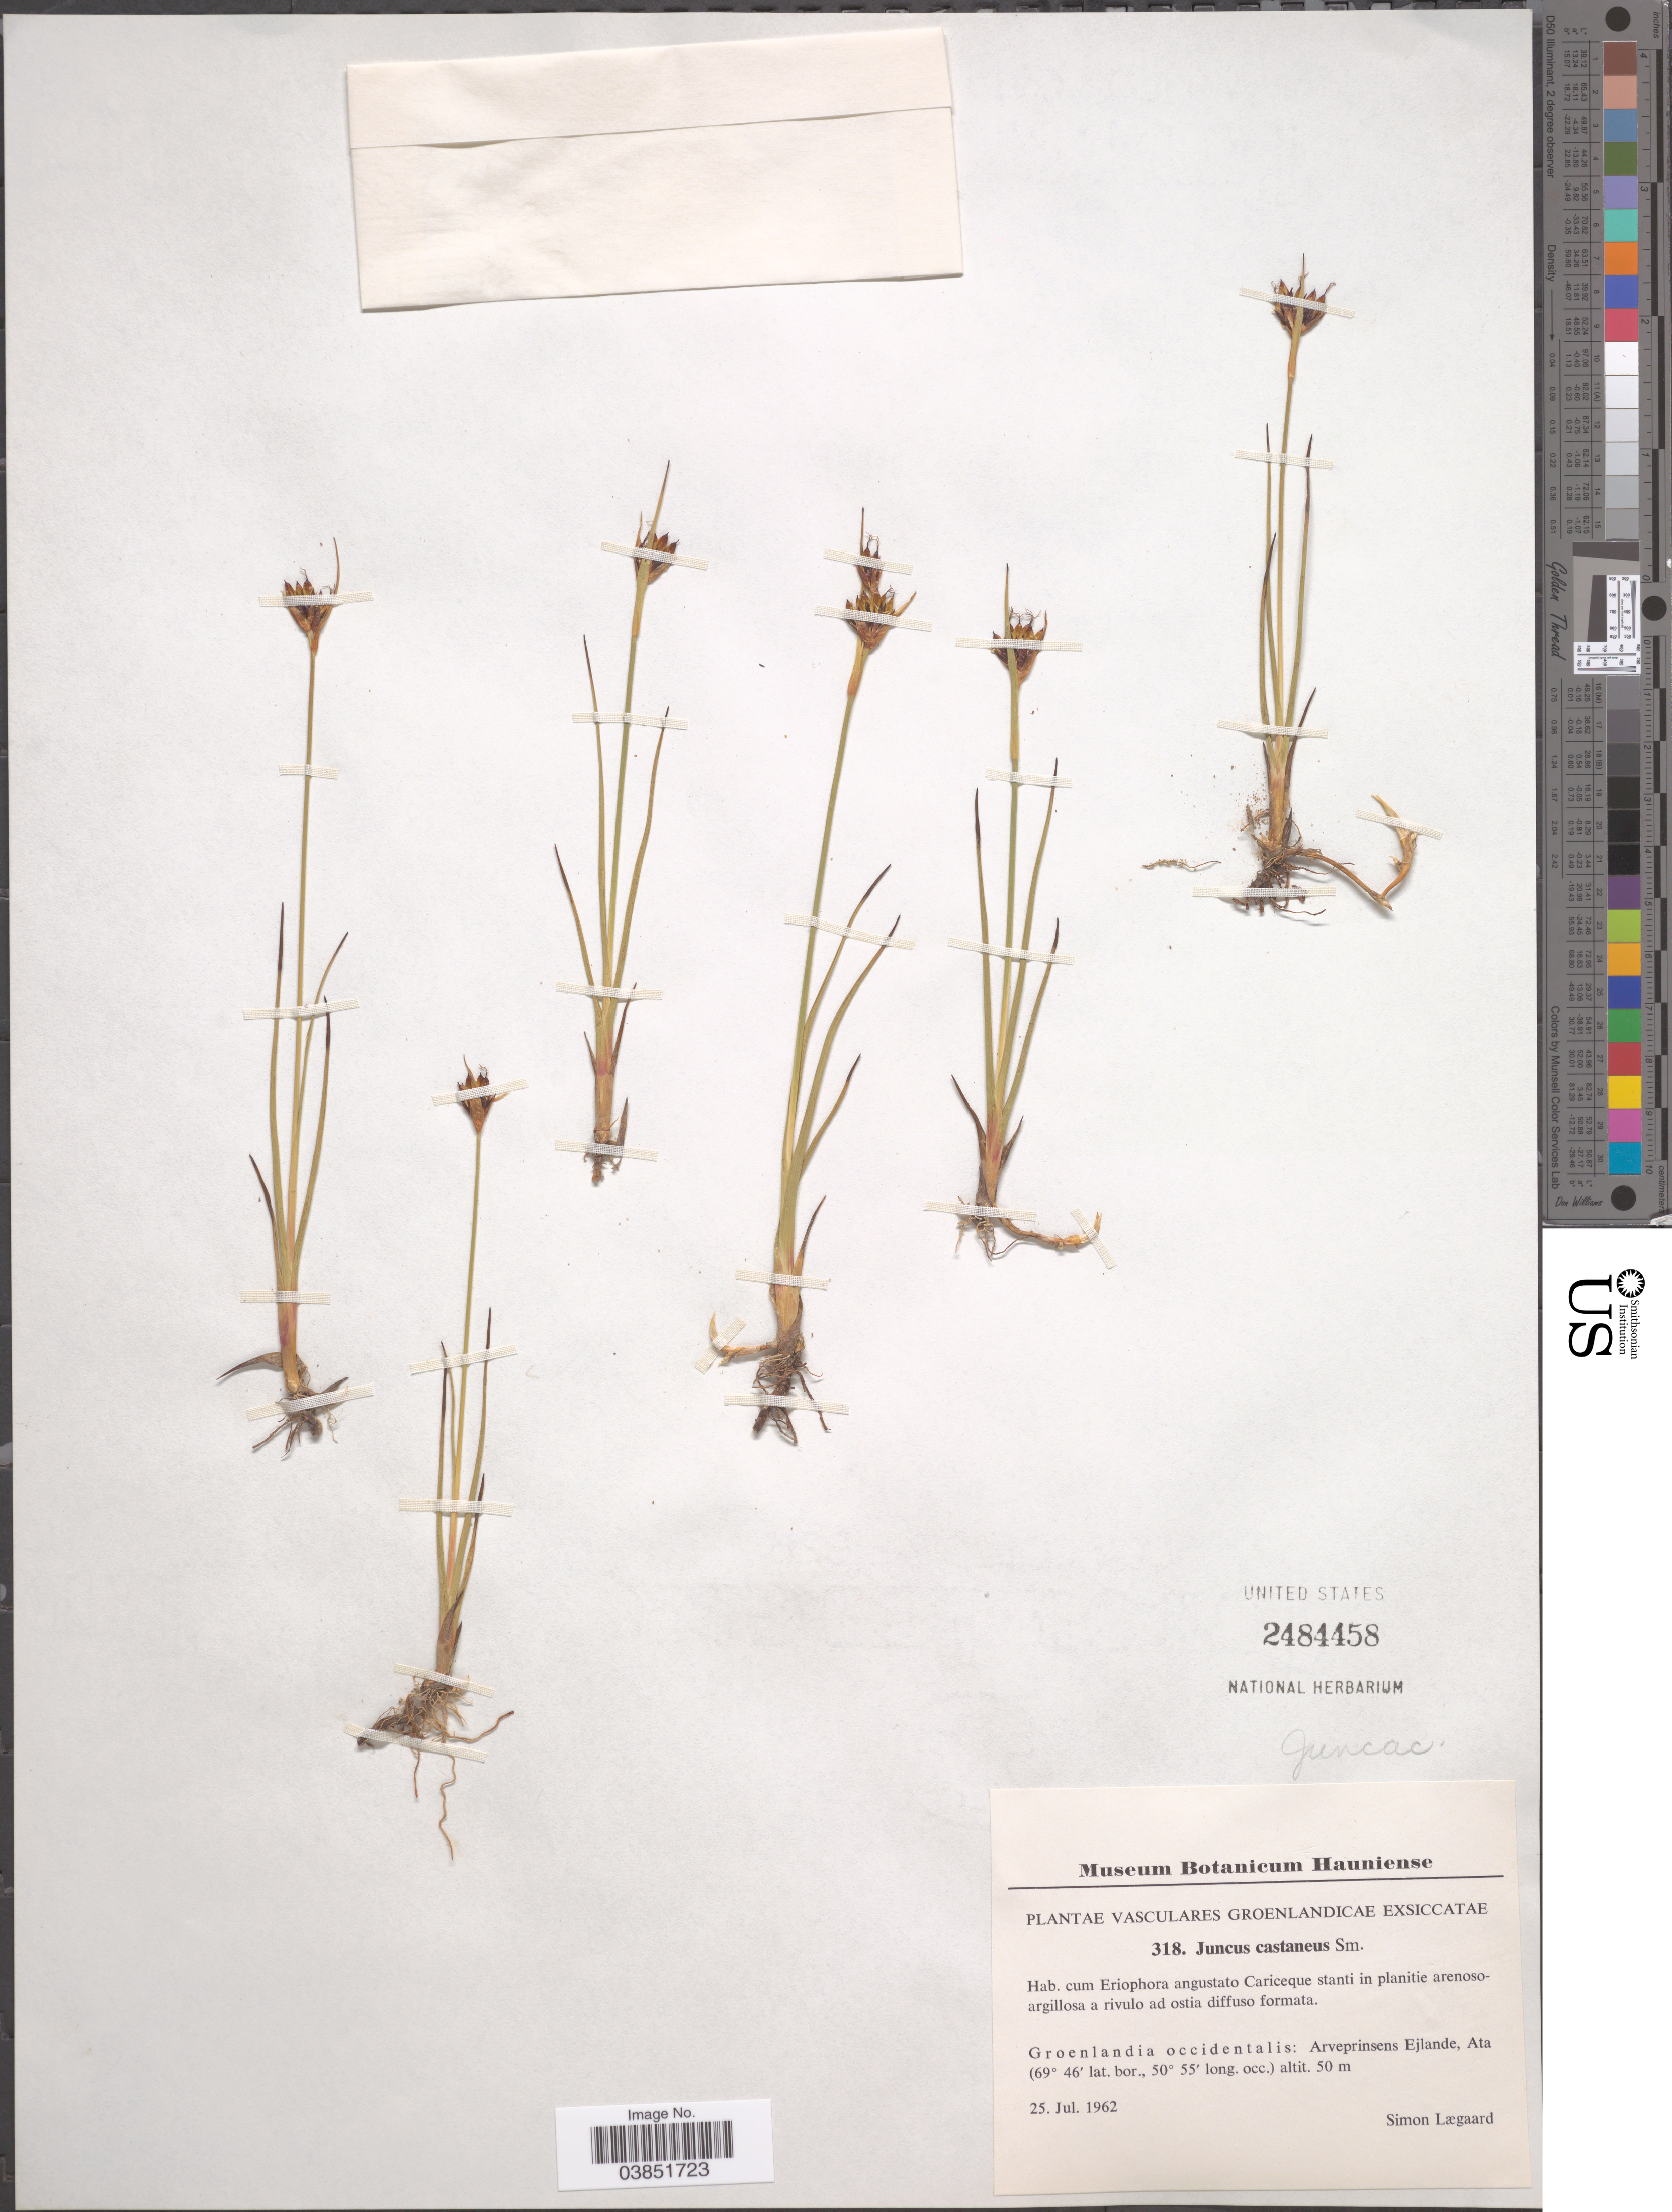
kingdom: Plantae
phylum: Tracheophyta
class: Liliopsida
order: Poales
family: Juncaceae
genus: Juncus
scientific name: Juncus castaneus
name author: Sm.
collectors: S. Lægaard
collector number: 318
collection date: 1962-07-25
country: Greenland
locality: Groenlandia occidentalis: Arveprinsens Ejlande, Ata.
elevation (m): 50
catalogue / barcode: US 2484458